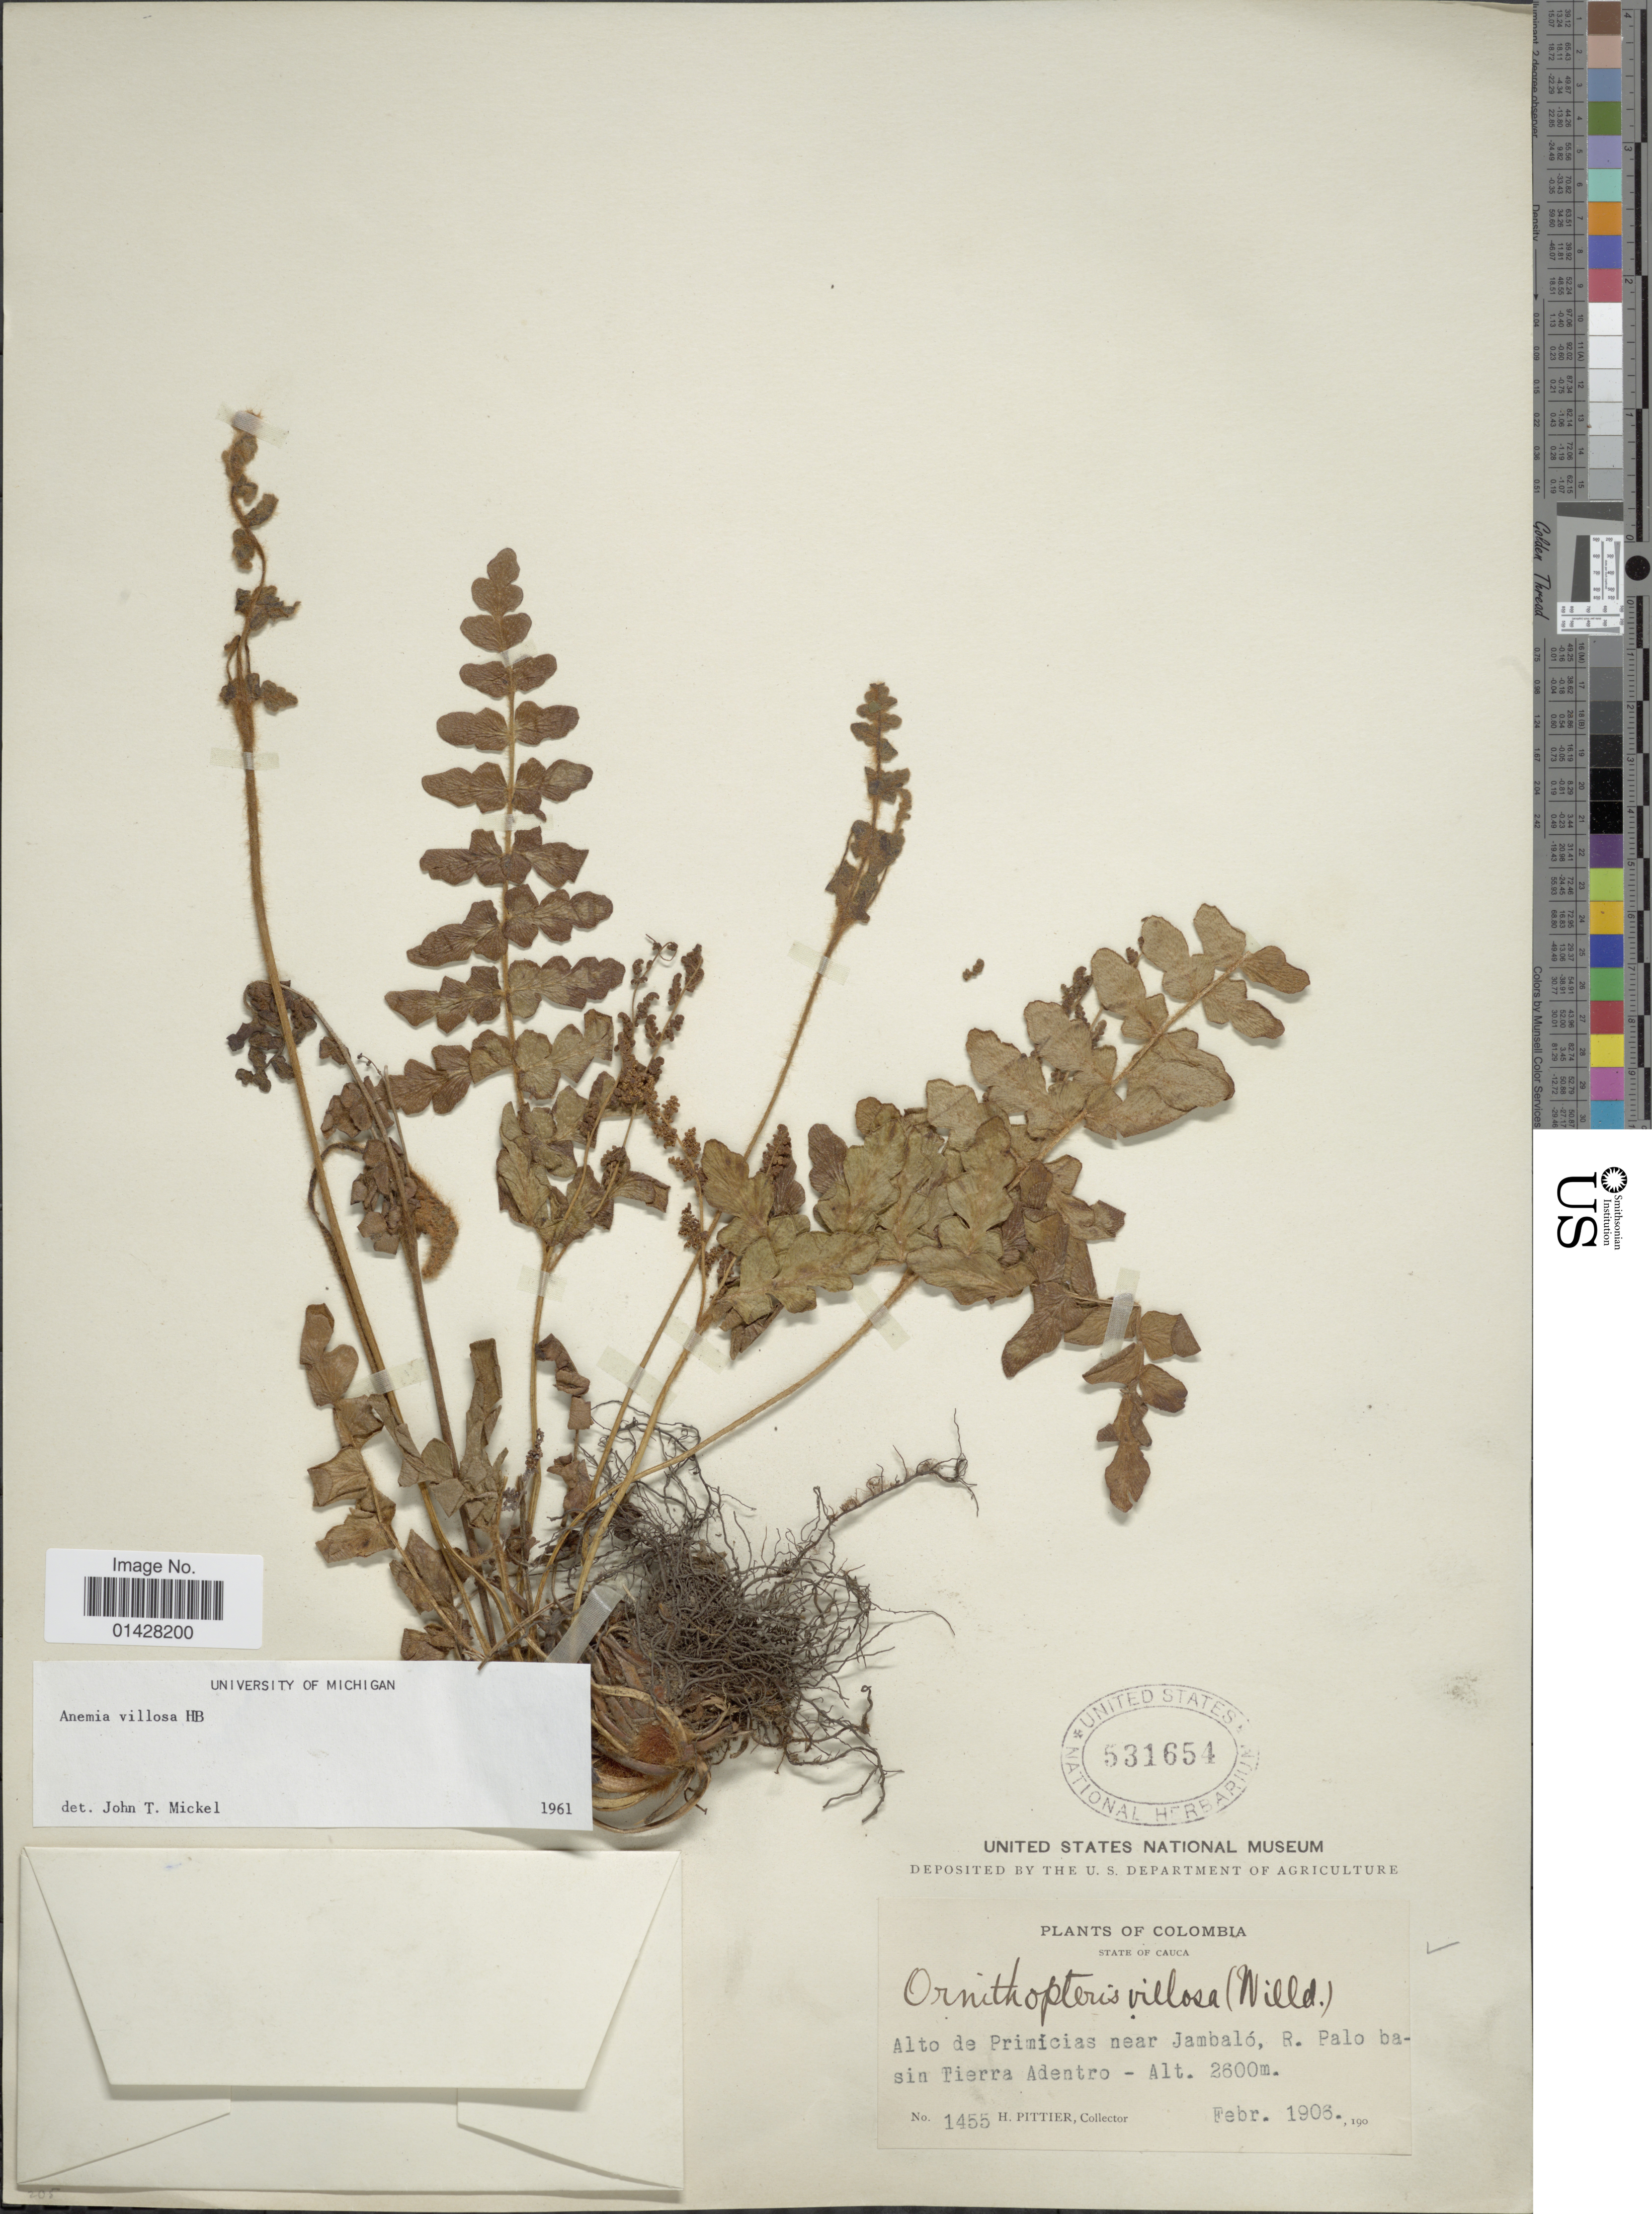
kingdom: Plantae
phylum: Tracheophyta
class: Polypodiopsida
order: Schizaeales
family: Anemiaceae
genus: Anemia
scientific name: Anemia villosa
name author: Humb. & Bonpl. ex Willd.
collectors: H. F. Pittier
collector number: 1455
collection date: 1906-02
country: Colombia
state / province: Cauca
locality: State of Cauca. Alto de Primicias near Jambaló, R. Palo basin Tierra Adentro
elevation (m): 2600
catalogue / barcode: US 531654